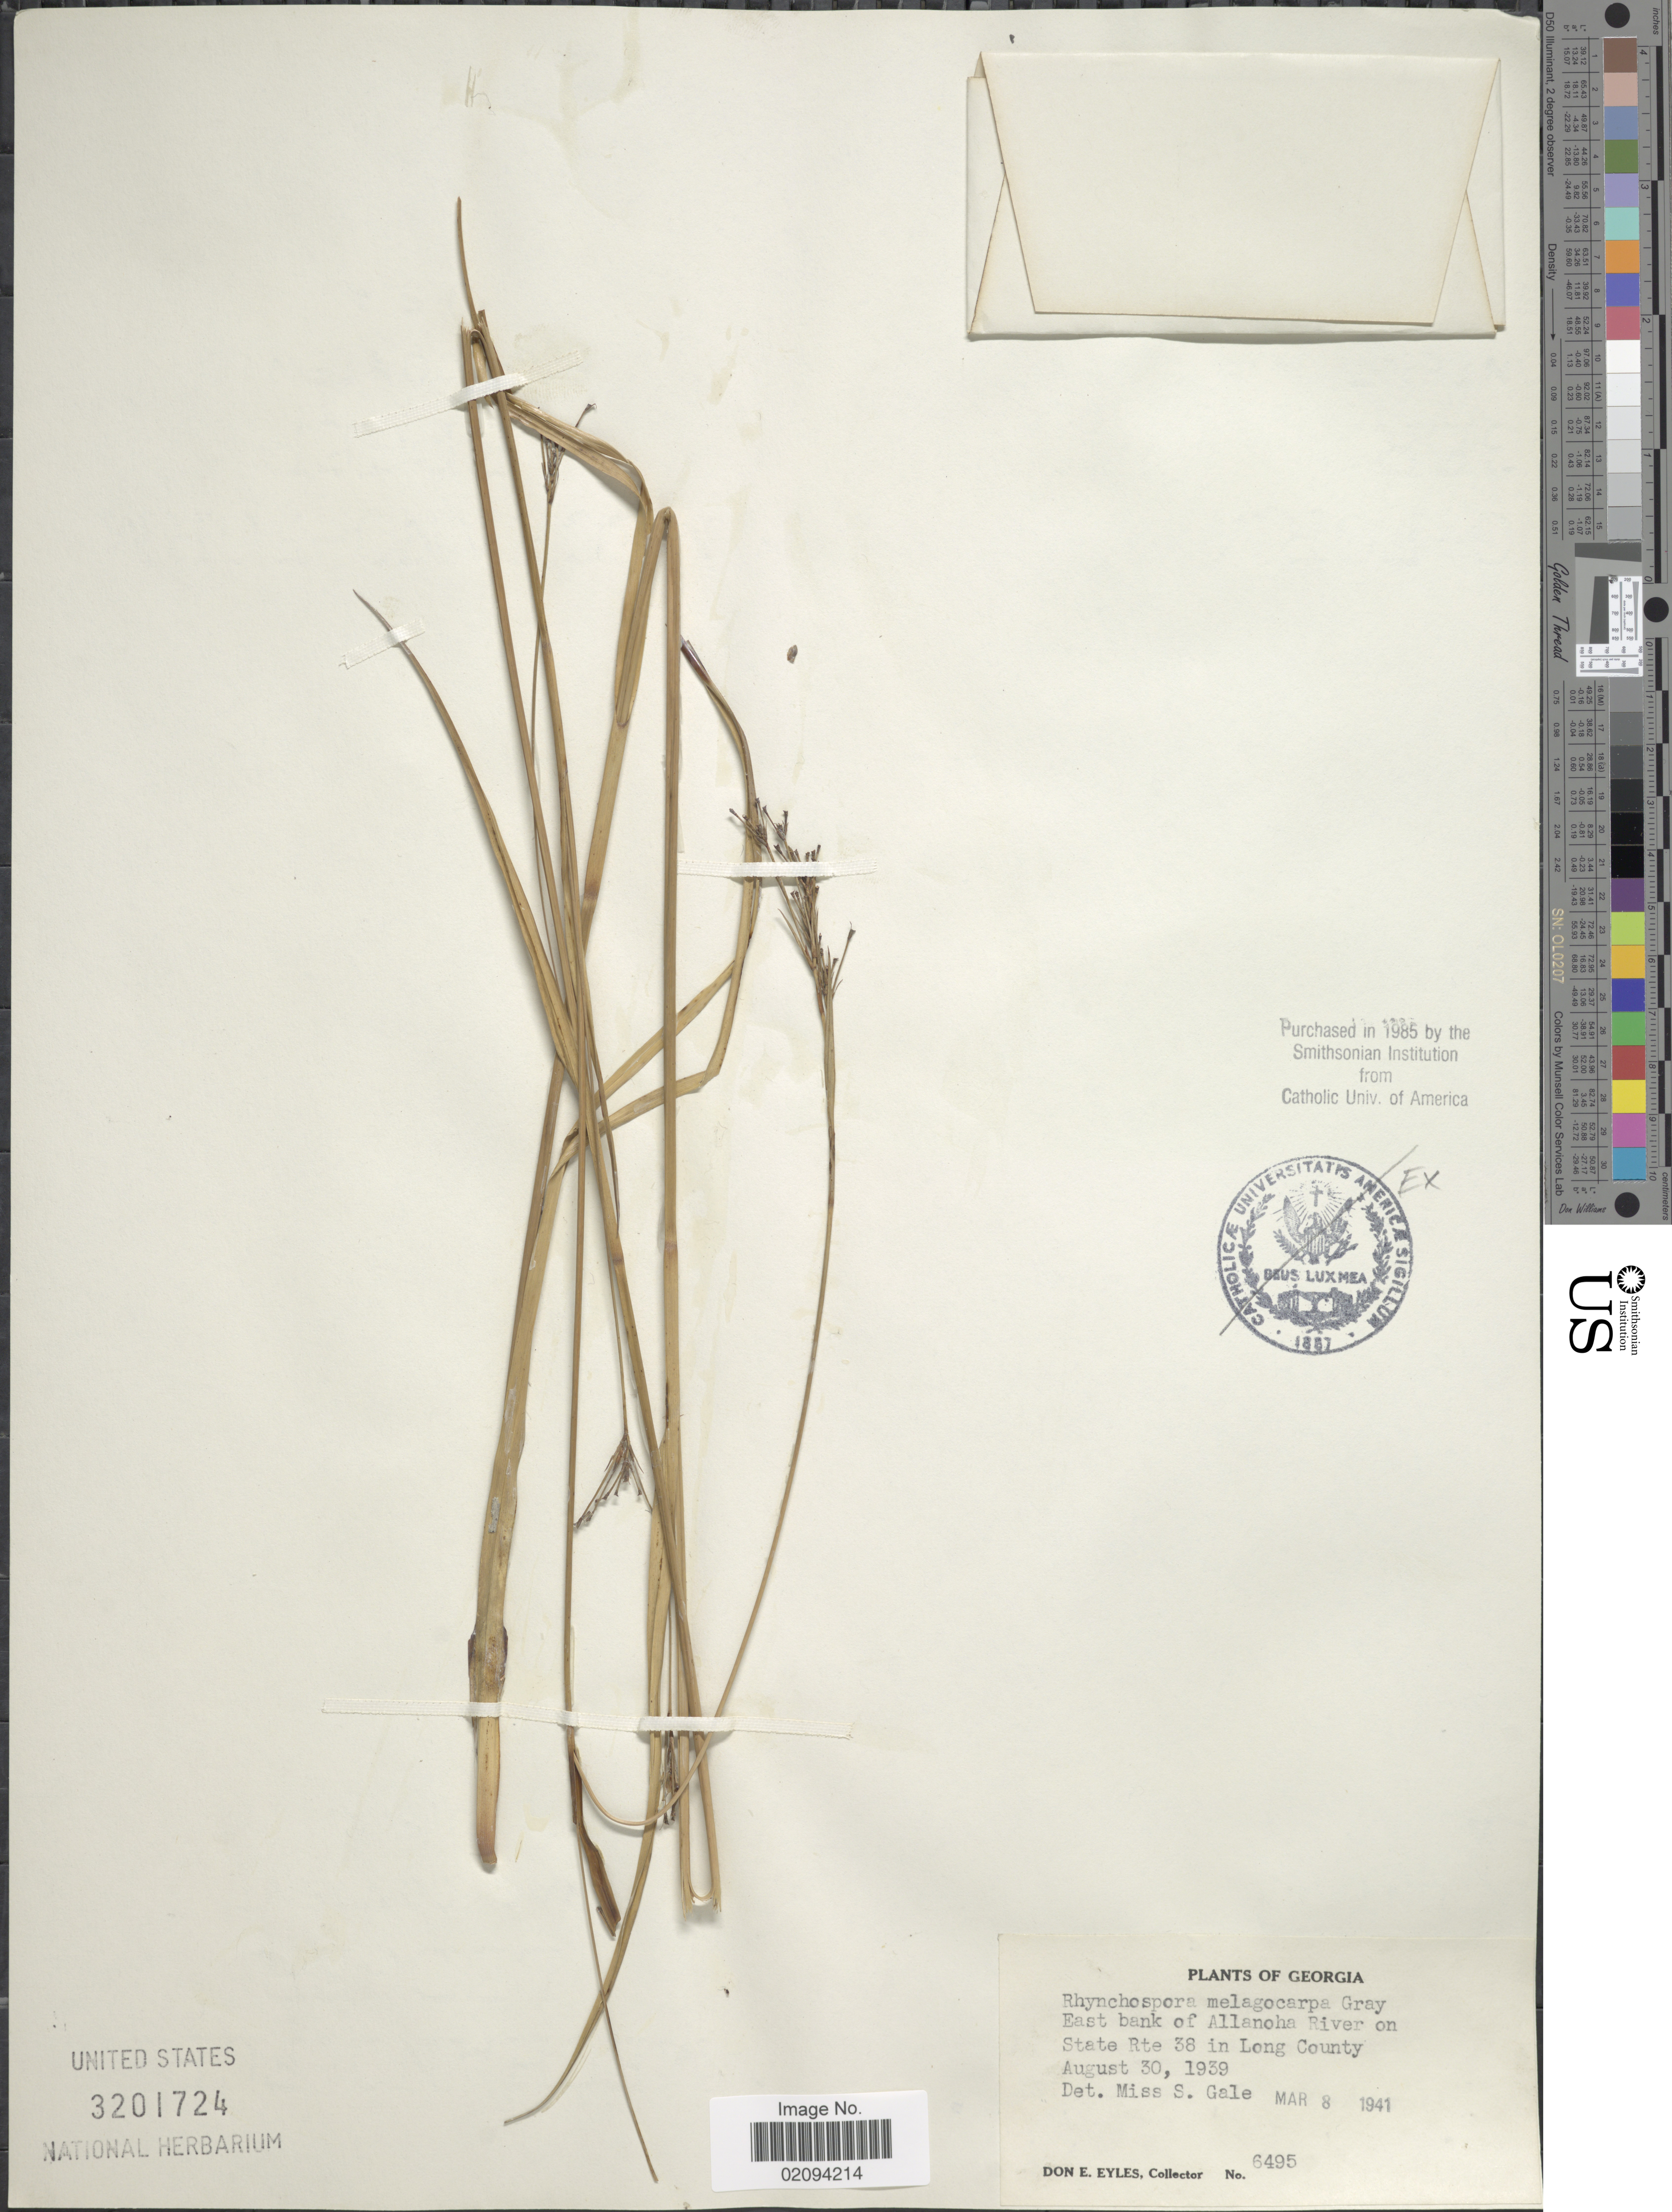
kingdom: Plantae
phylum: Tracheophyta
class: Liliopsida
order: Poales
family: Cyperaceae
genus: Rhynchospora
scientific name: Rhynchospora megalocarpa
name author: A. Gray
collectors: D. Eyles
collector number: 6495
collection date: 1939-08-30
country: United States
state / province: Georgia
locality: East bank of Allanoha River on State Rte 38 in Long County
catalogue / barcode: US 3201724